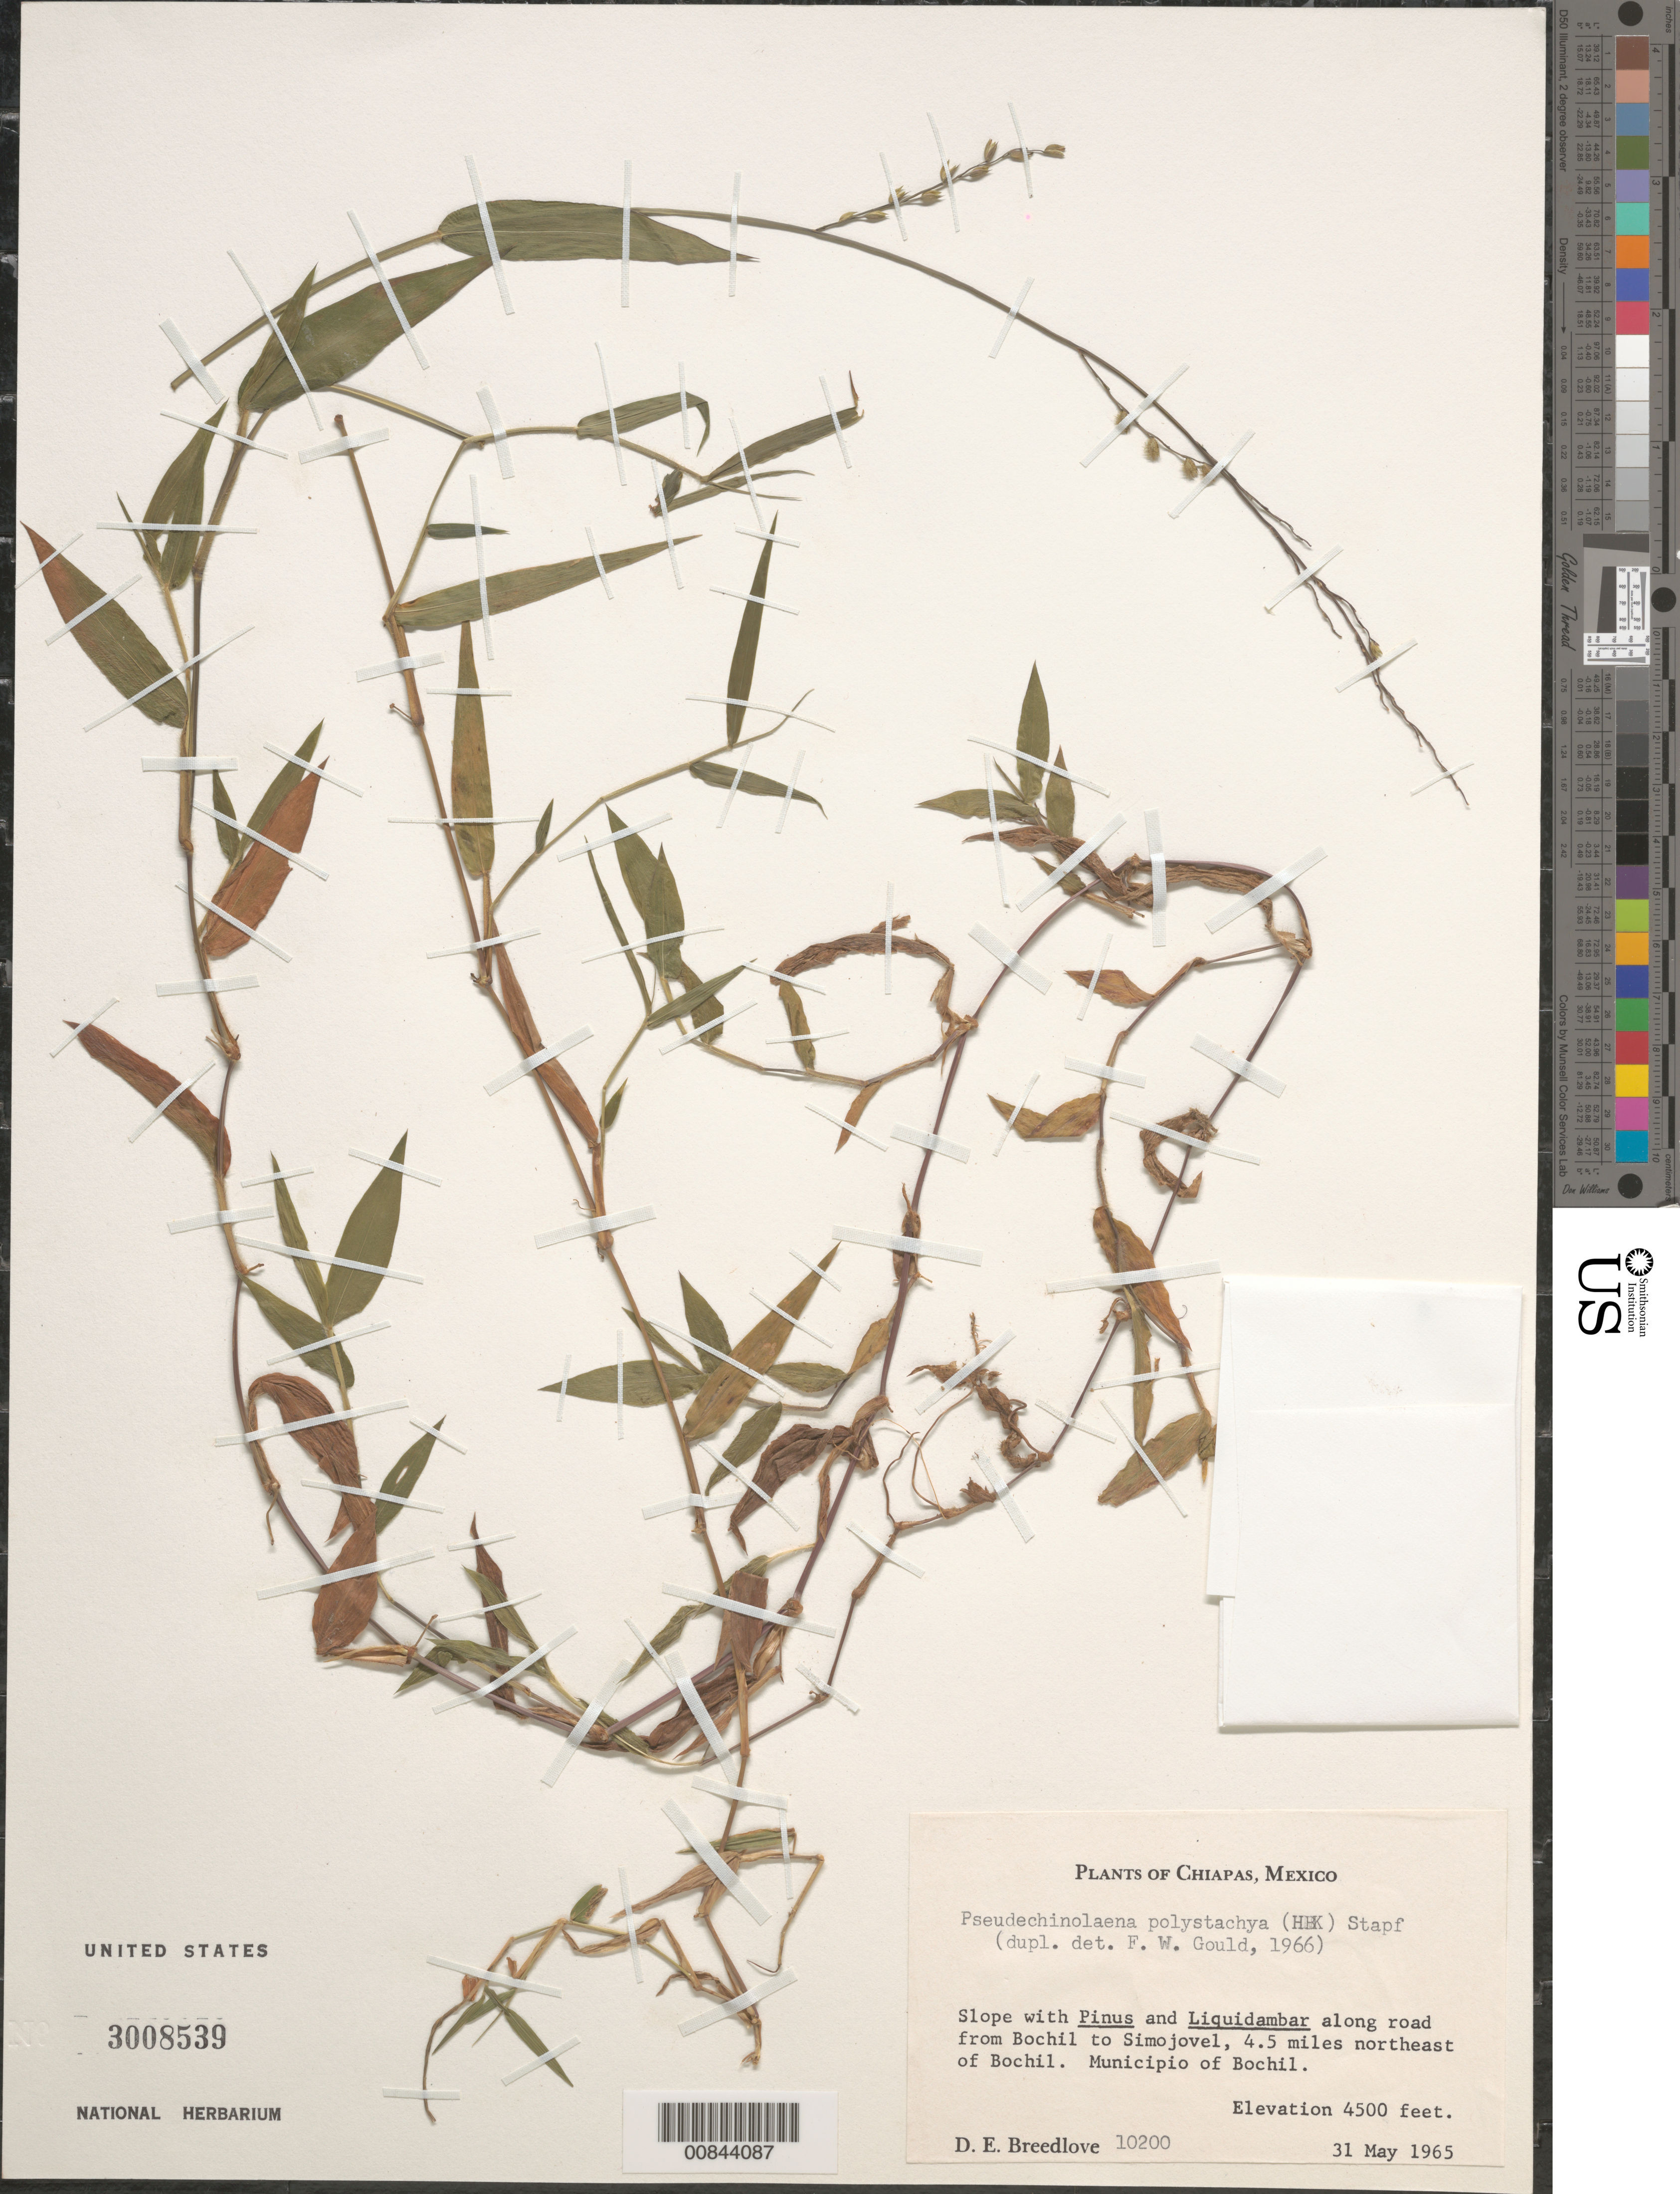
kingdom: Plantae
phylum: Tracheophyta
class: Liliopsida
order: Poales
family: Poaceae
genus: Pseudechinolaena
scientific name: Pseudechinolaena polystachya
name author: (Kunth) Stapf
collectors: D. E. Breedlove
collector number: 10200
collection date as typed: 31 May 1965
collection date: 1965-05-31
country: Mexico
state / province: Chiapas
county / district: Bochil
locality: NE of Bochil.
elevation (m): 1372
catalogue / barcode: US 3008539